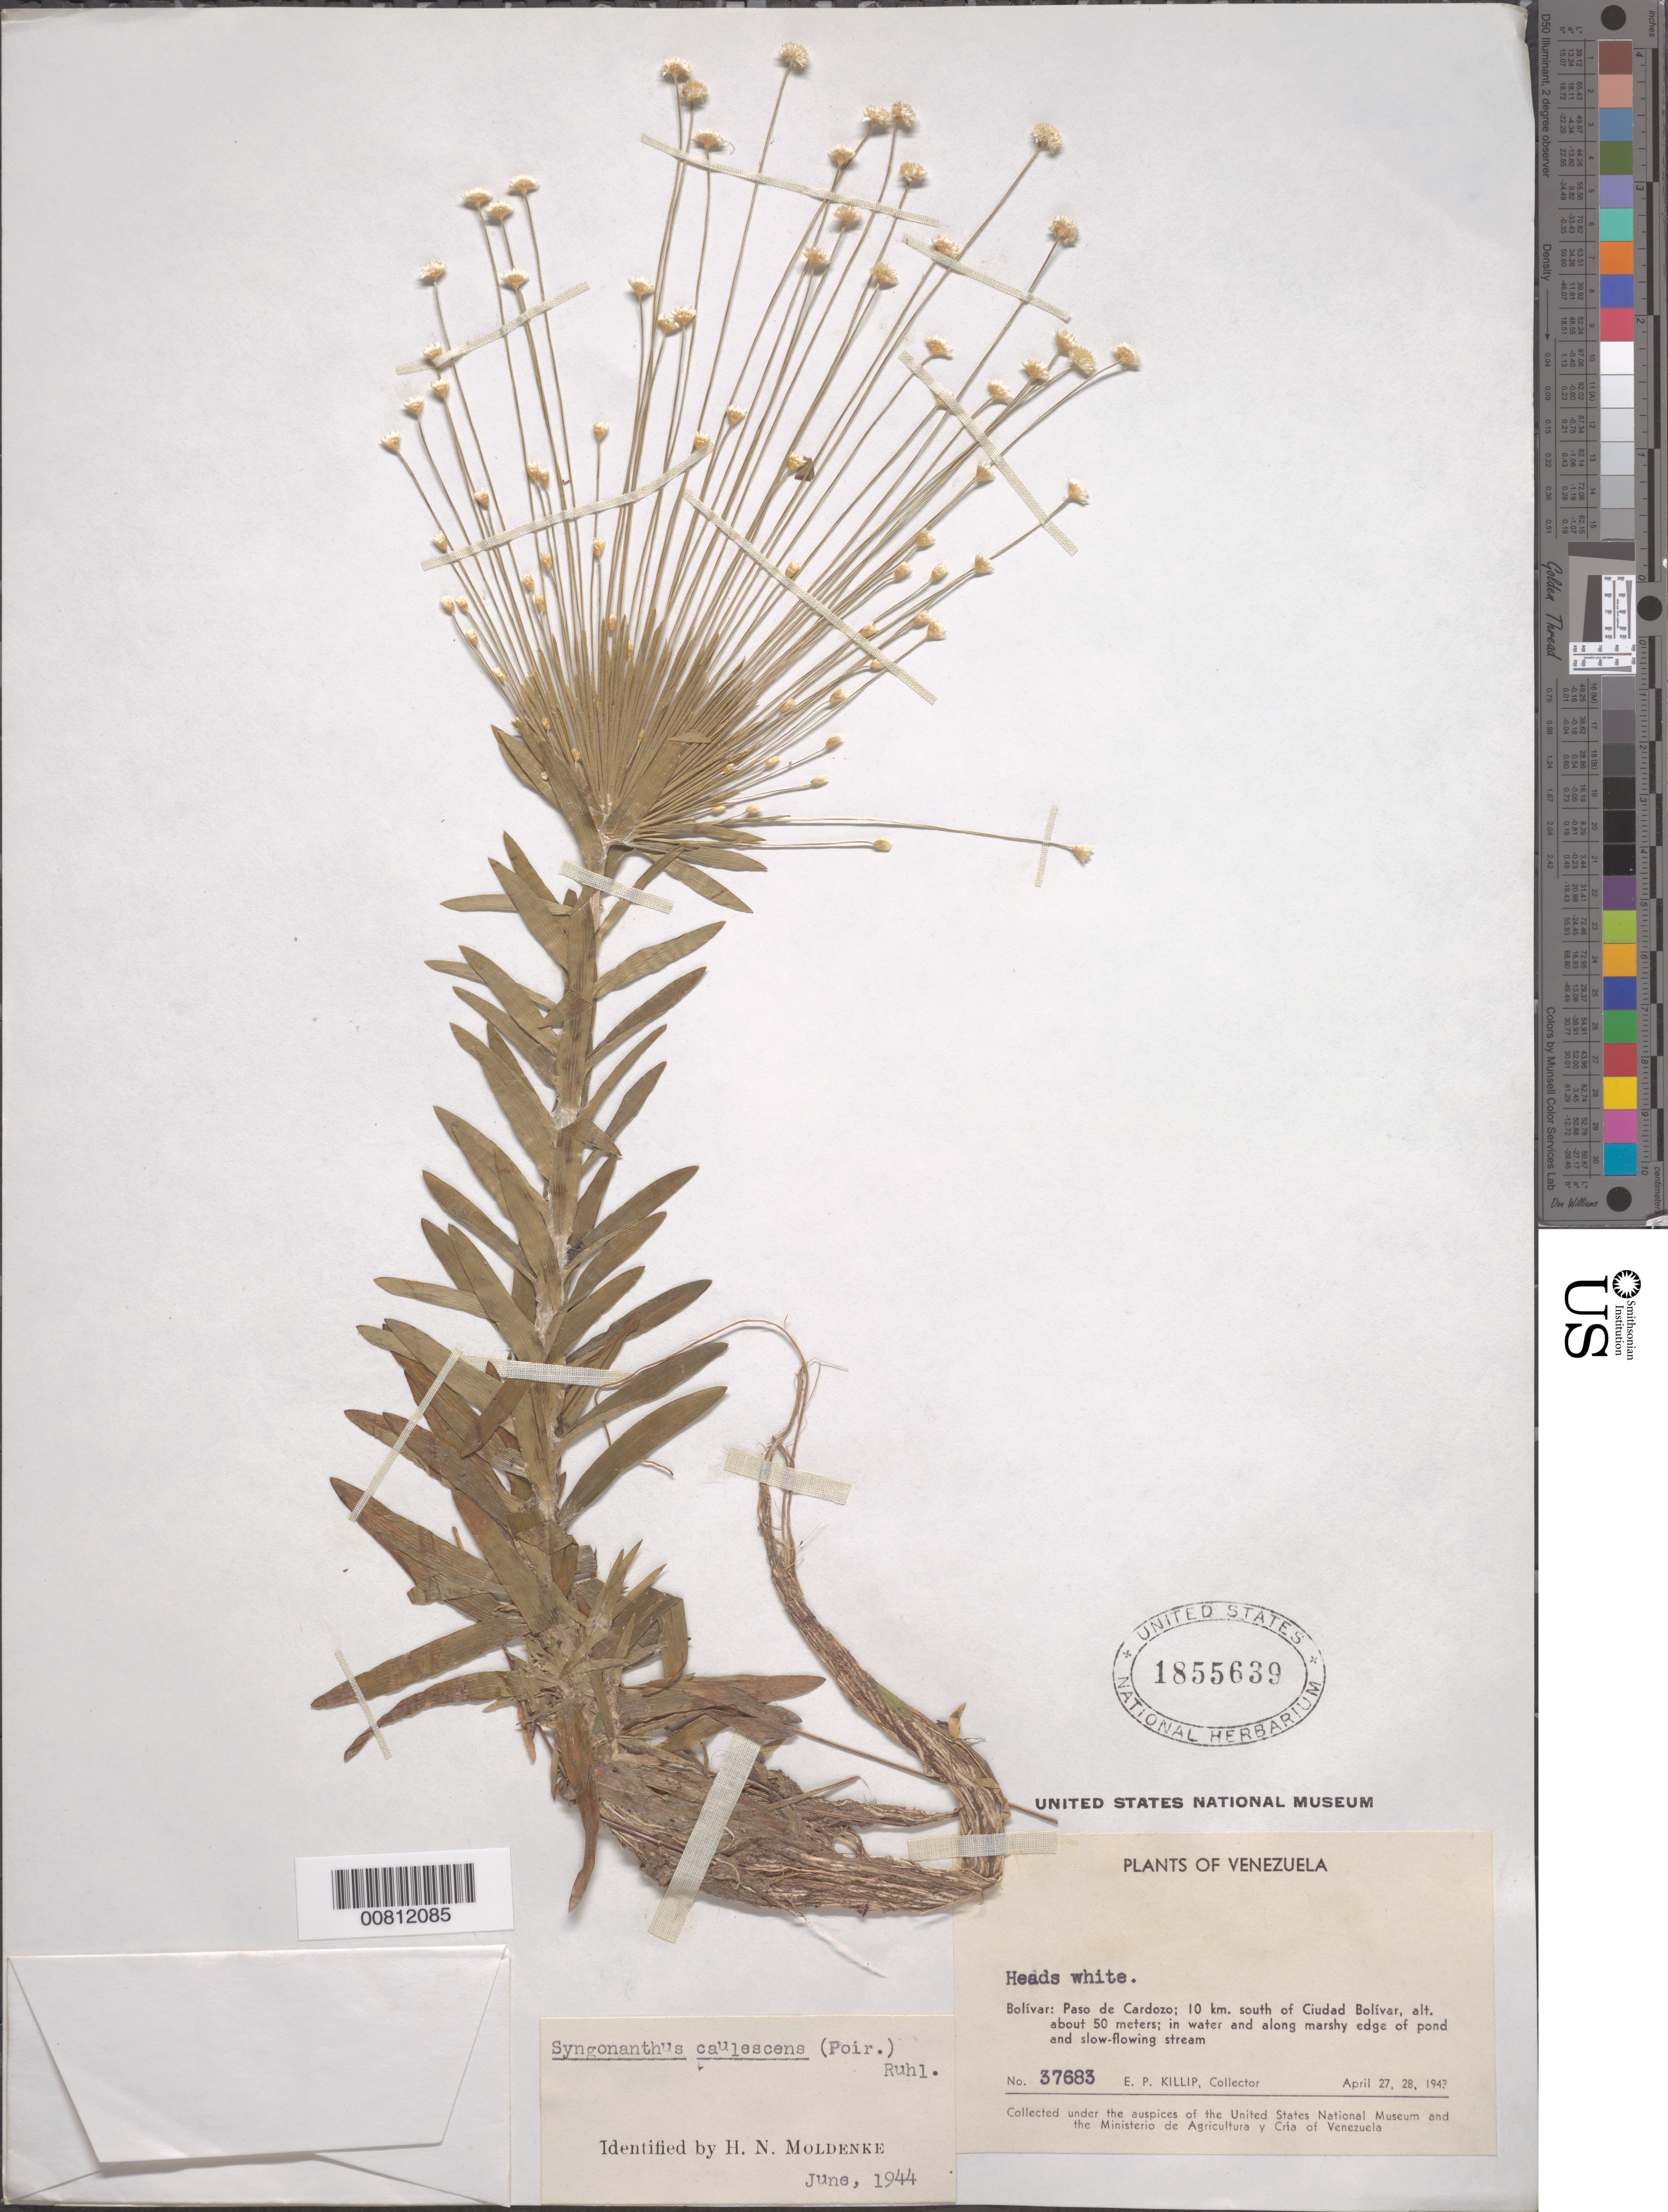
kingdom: Plantae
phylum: Tracheophyta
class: Liliopsida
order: Poales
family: Eriocaulaceae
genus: Syngonanthus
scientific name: Syngonanthus caulescens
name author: (Poir.) Ruhland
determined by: Moldenke, H. N.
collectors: E. P. Killip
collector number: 37683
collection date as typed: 27-Apr-43 to 28-Apr-43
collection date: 1943-04-27/1943-04-28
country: Venezuela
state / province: Bolívar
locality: Paso de Cardozo; 10 km south of Ciudad Bolívar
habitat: In water and along marshy edge of pond and slow-flowing stream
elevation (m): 50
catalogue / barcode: US 1855639